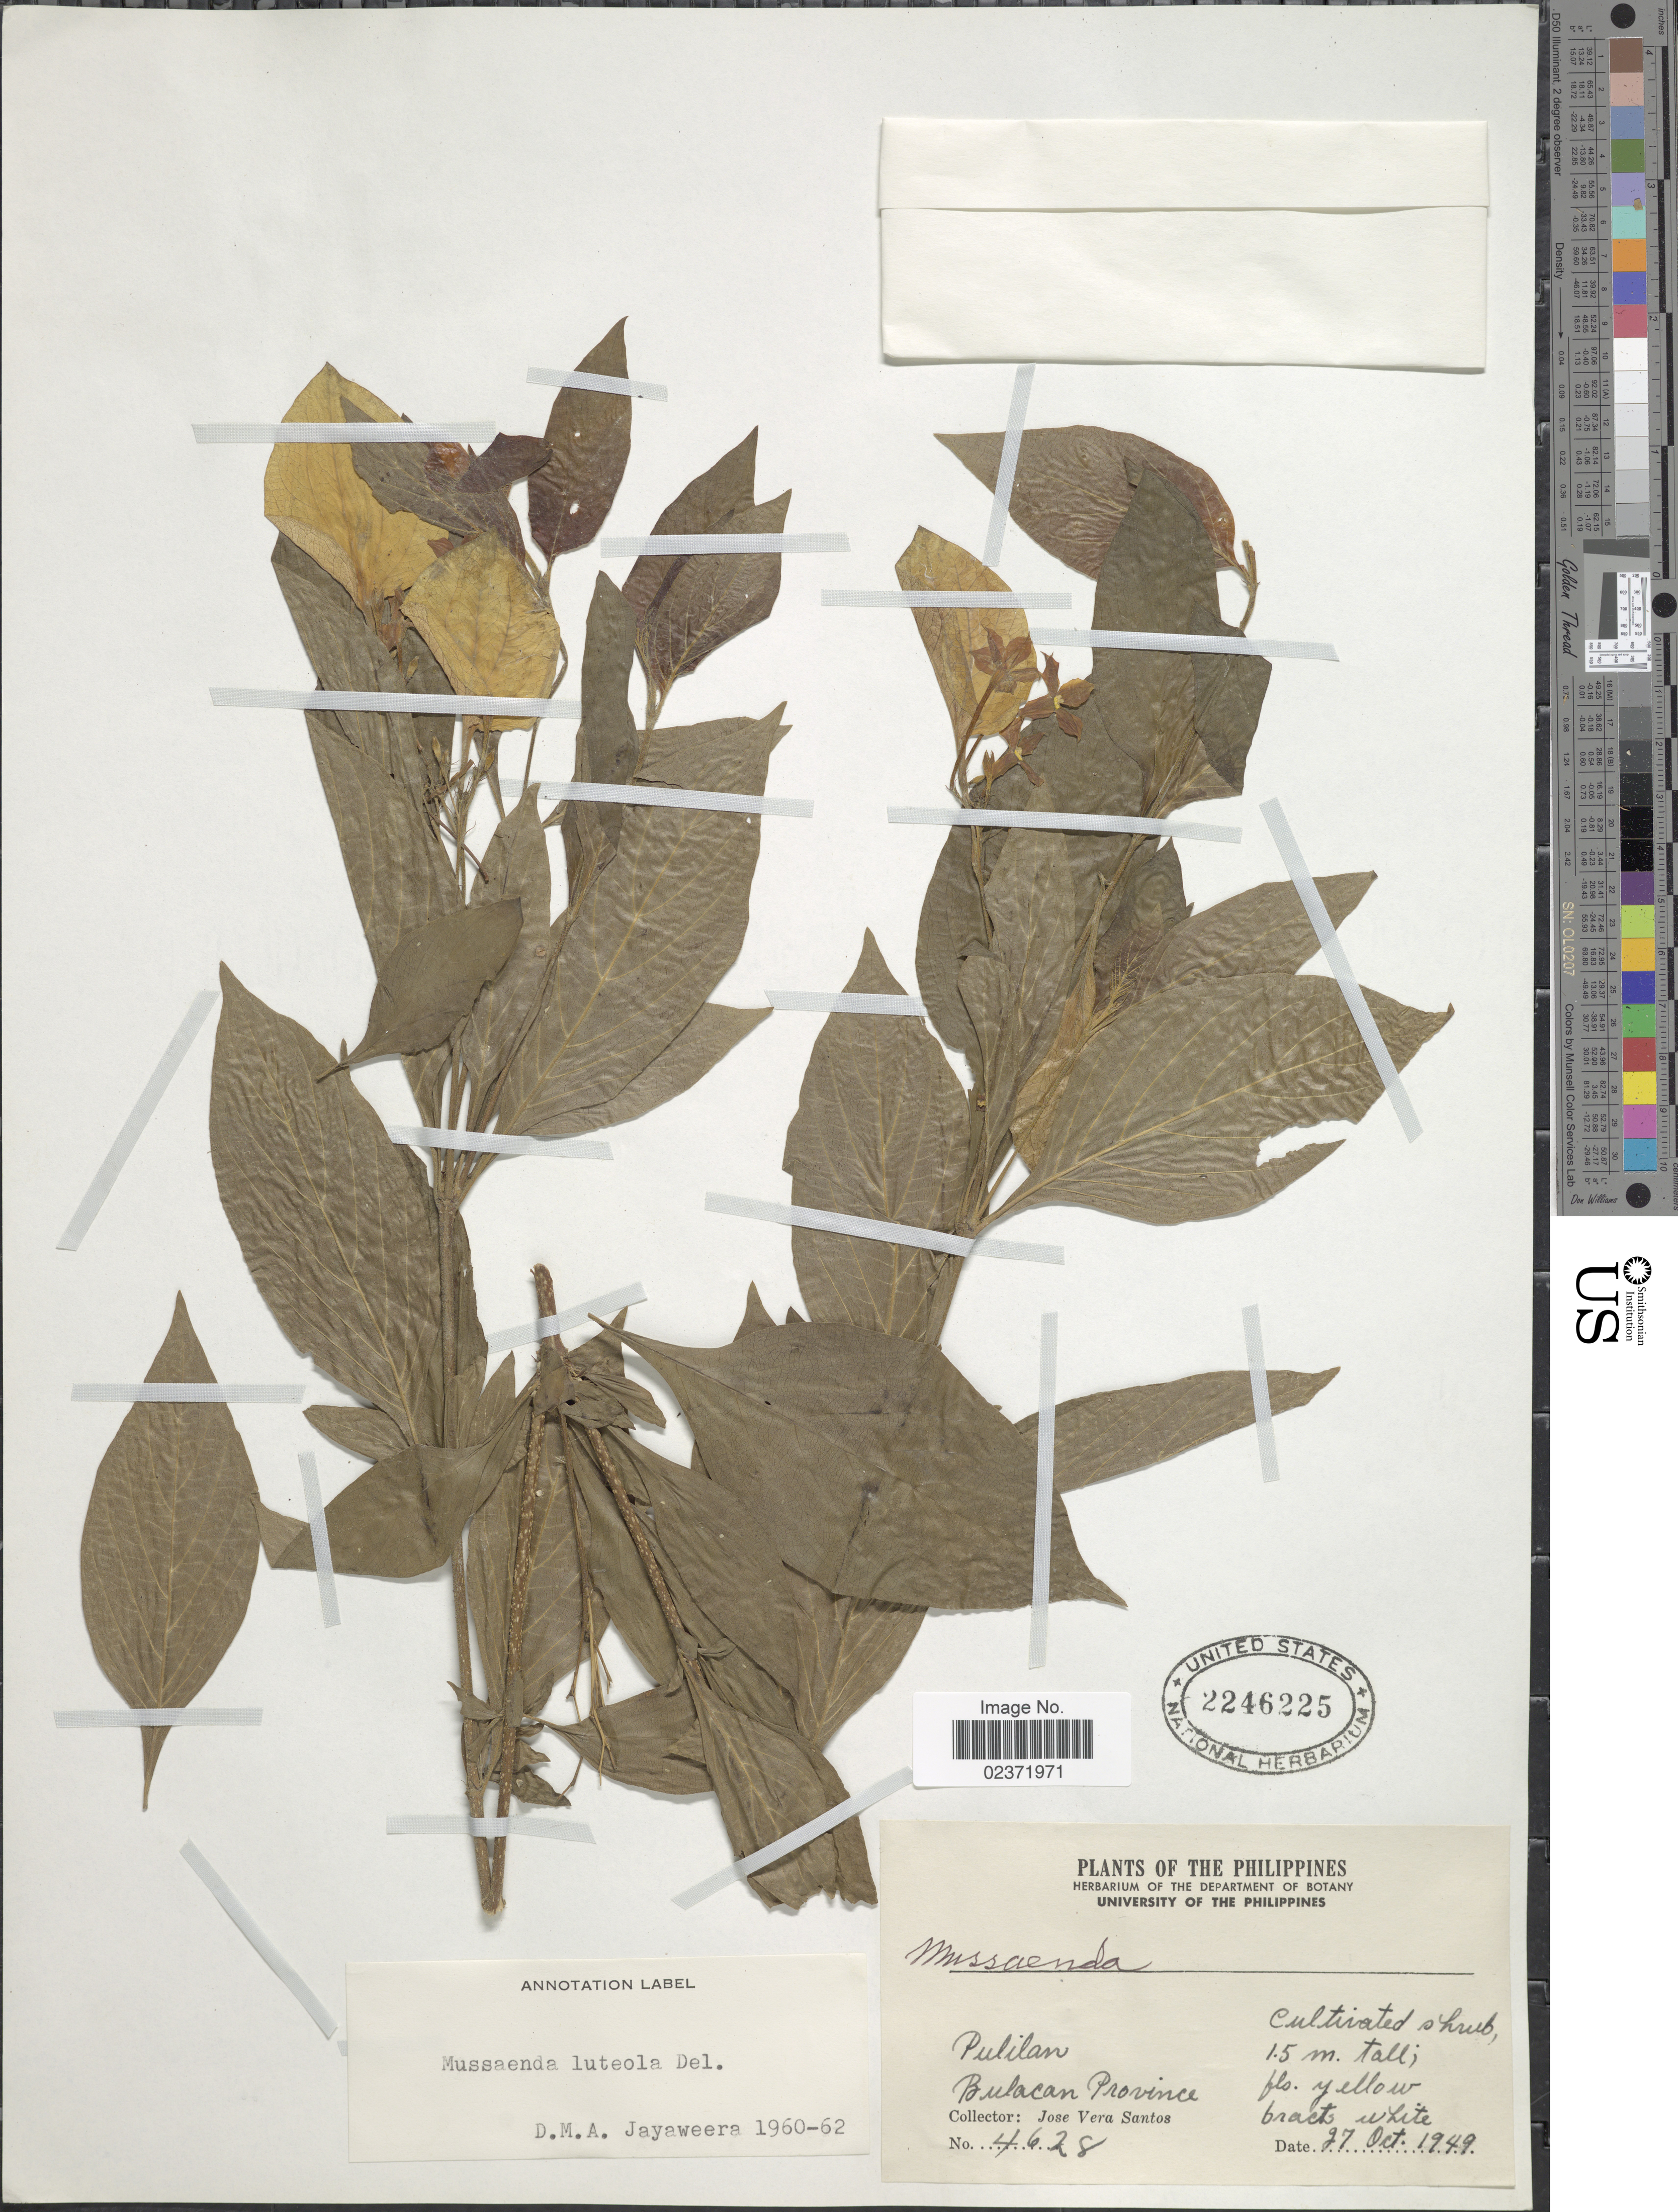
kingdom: Plantae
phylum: Tracheophyta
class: Magnoliopsida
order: Gentianales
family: Rubiaceae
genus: Mussaenda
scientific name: Mussaenda luteola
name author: Delile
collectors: J. V. Santos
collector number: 4628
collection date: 1949-10-27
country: Philippines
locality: Pulilan, Bulacan Province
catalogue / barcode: US 2246225